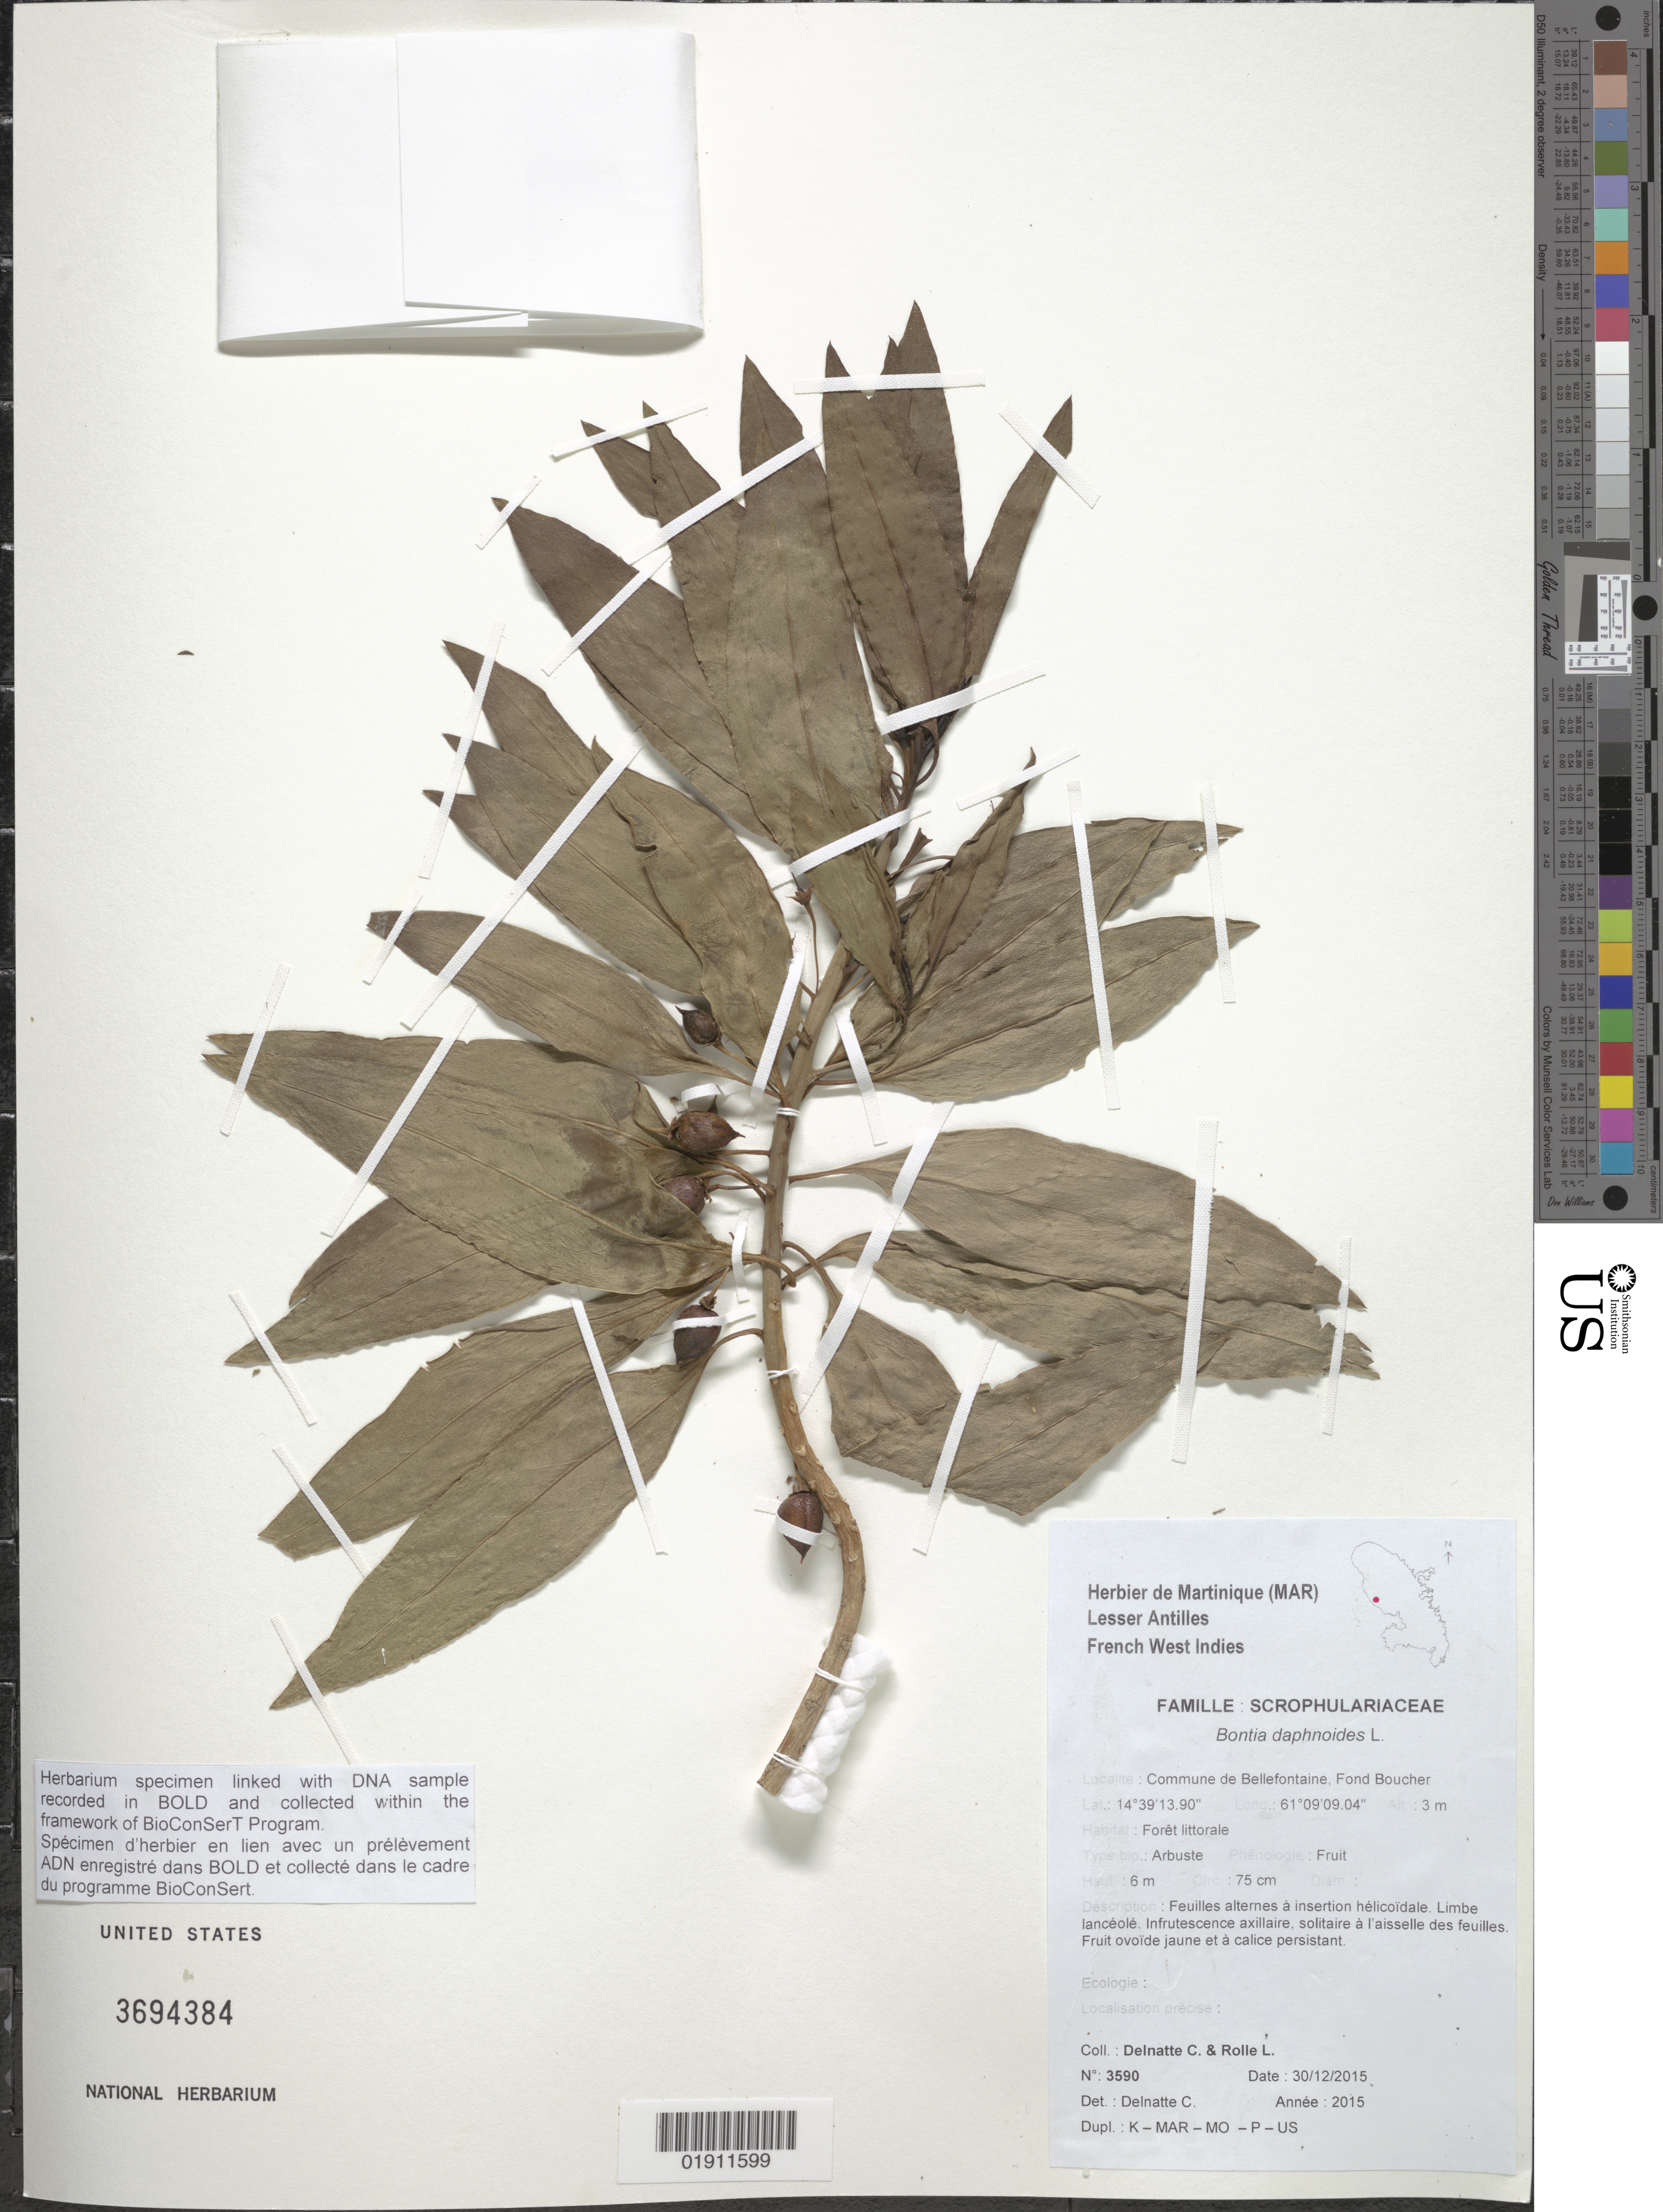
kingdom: Plantae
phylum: Tracheophyta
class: Magnoliopsida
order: Lamiales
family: Scrophulariaceae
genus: Bontia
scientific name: Bontia daphnoides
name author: L.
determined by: Delnatte, C.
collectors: C. Delnatte & L. Rolle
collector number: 3590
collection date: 2015-12-30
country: Martinique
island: Martinique I.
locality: Commune de Bellefontaine, Fond Boucher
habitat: Forêt litorale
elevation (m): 3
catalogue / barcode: US 3694384